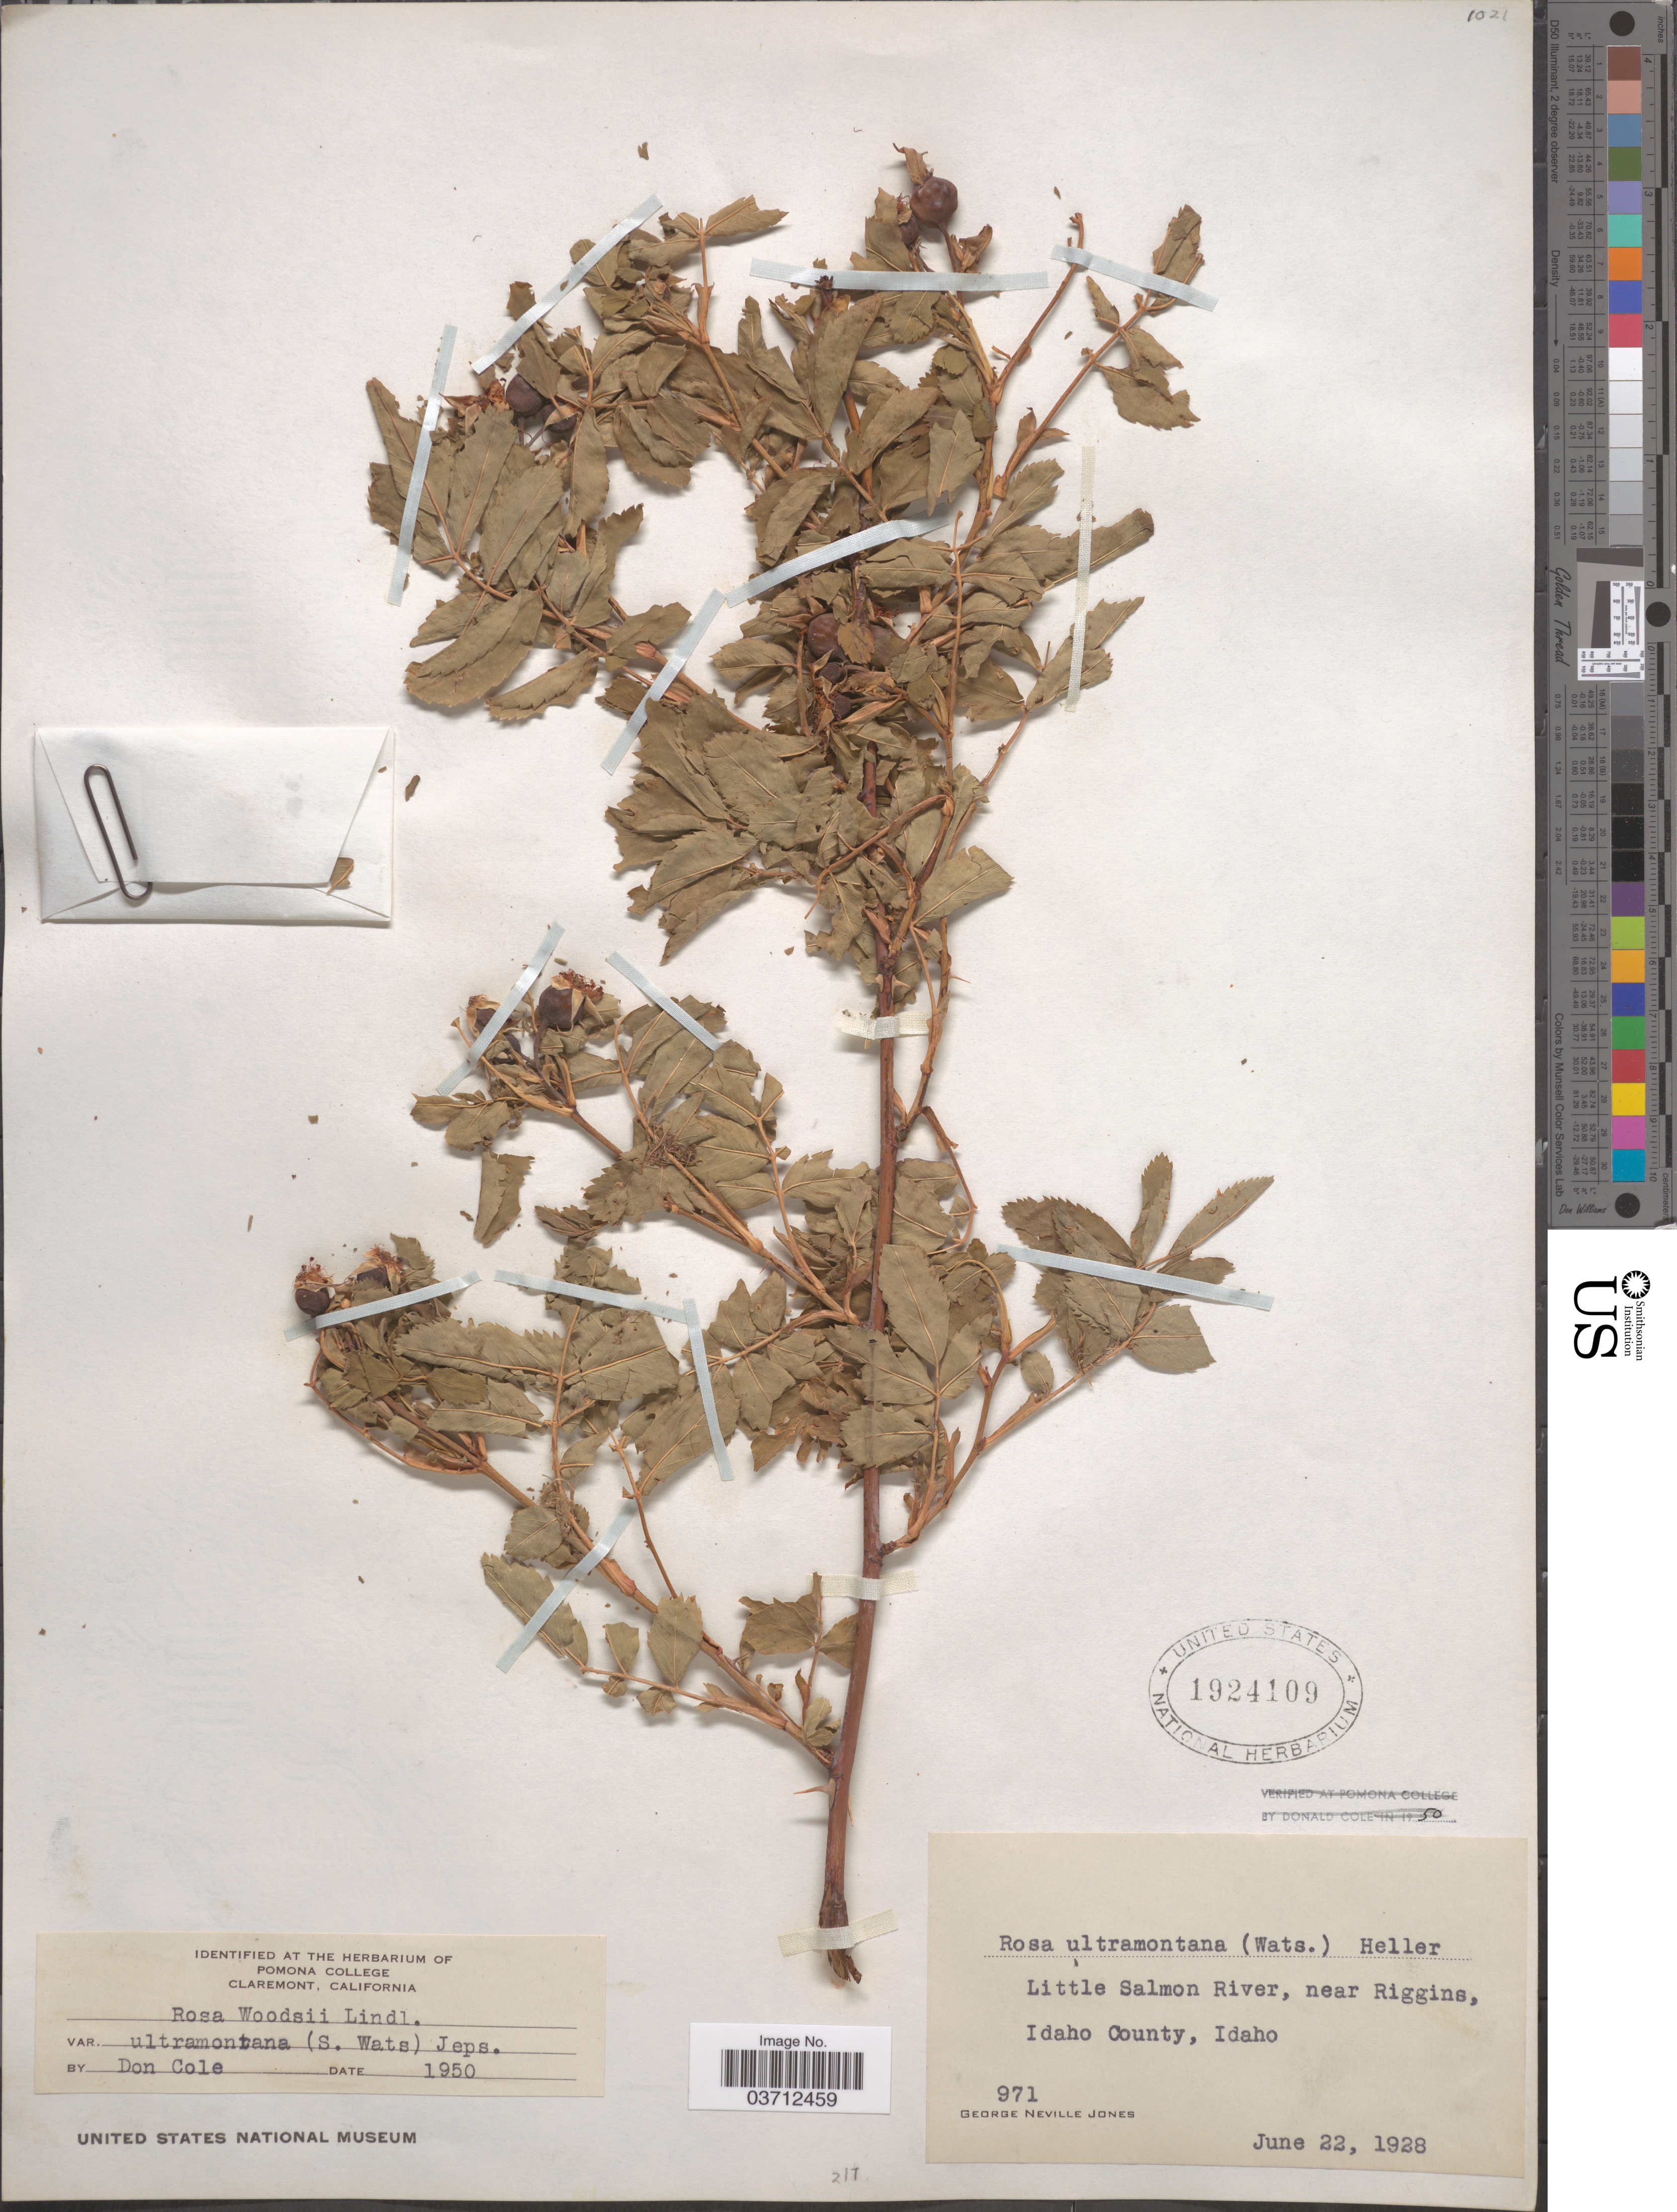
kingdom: Plantae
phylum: Tracheophyta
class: Magnoliopsida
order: Rosales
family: Rosaceae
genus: Rosa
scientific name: Rosa woodsii var. ultramontana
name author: Lindl.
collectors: G. N. Jones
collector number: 971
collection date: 1928-06-22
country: United States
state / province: Idaho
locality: Little Salmon River, near Riggins, Idaho County.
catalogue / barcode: US 1924109